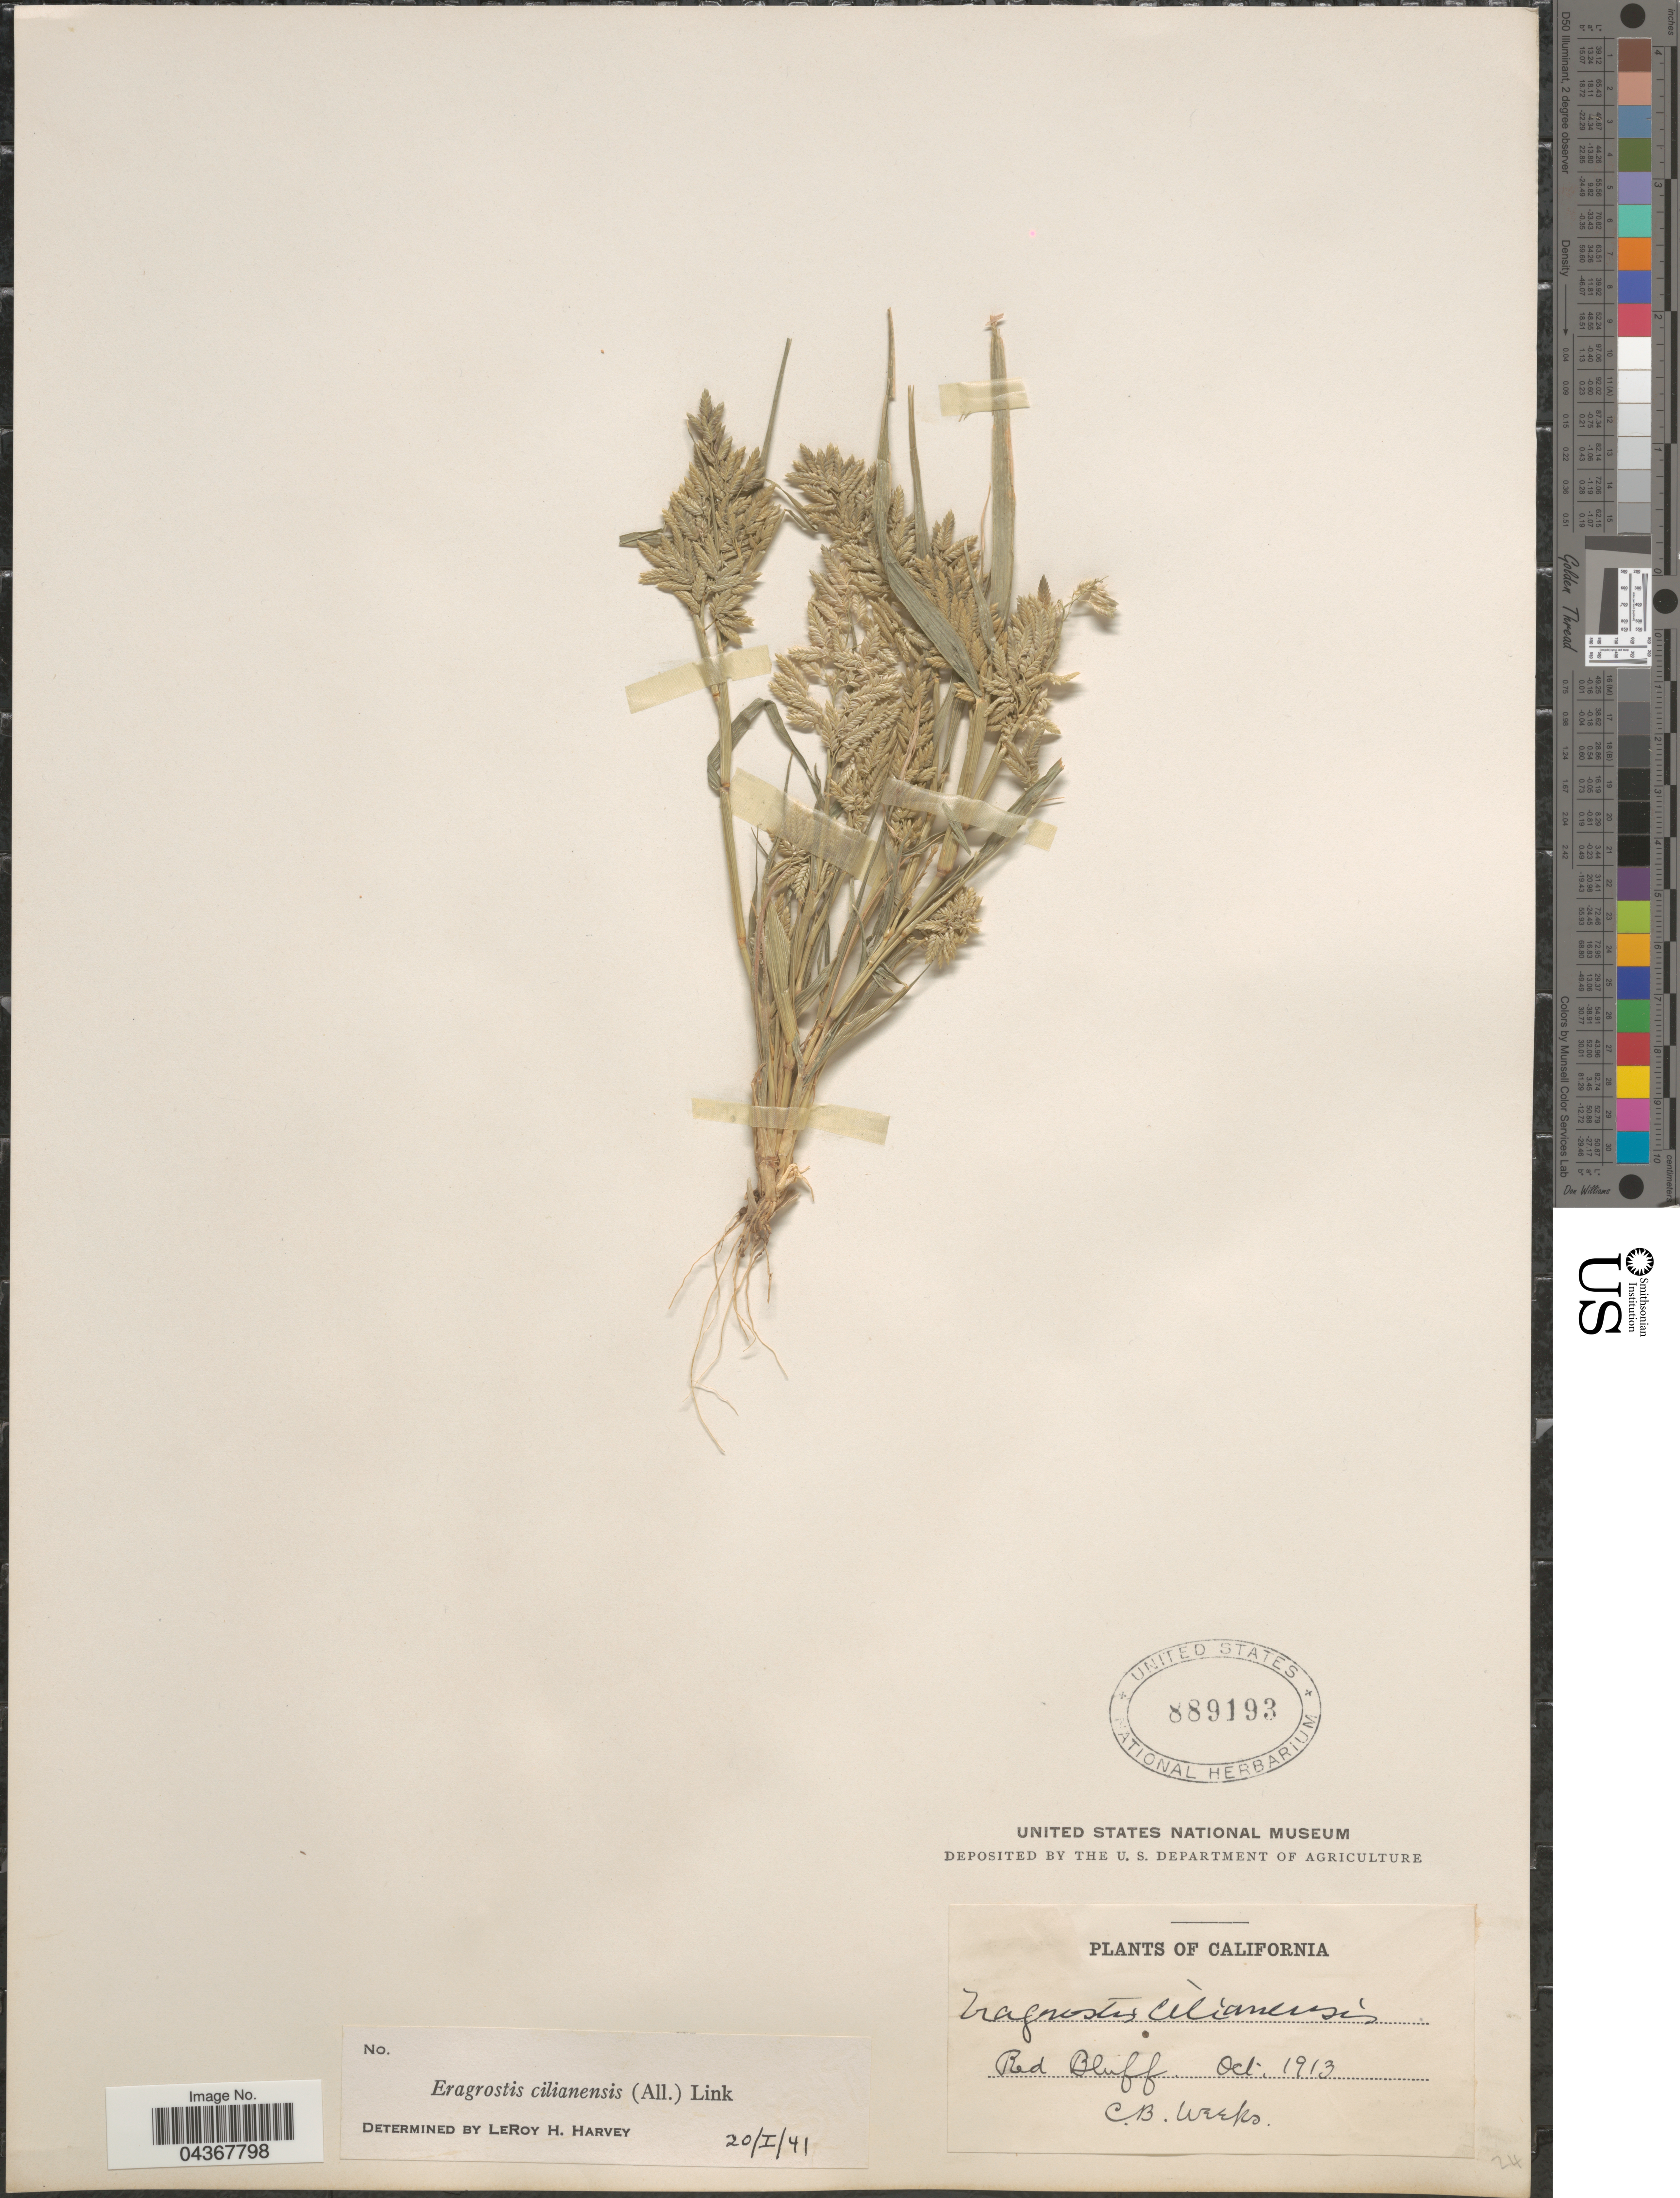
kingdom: Plantae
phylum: Tracheophyta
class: Liliopsida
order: Poales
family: Poaceae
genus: Eragrostis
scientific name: Eragrostis cilianensis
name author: (Bellardi) Vignolo ex Janch.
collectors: C. Weeks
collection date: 1913-10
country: United States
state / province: California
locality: Red Bluff.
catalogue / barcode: US 889193